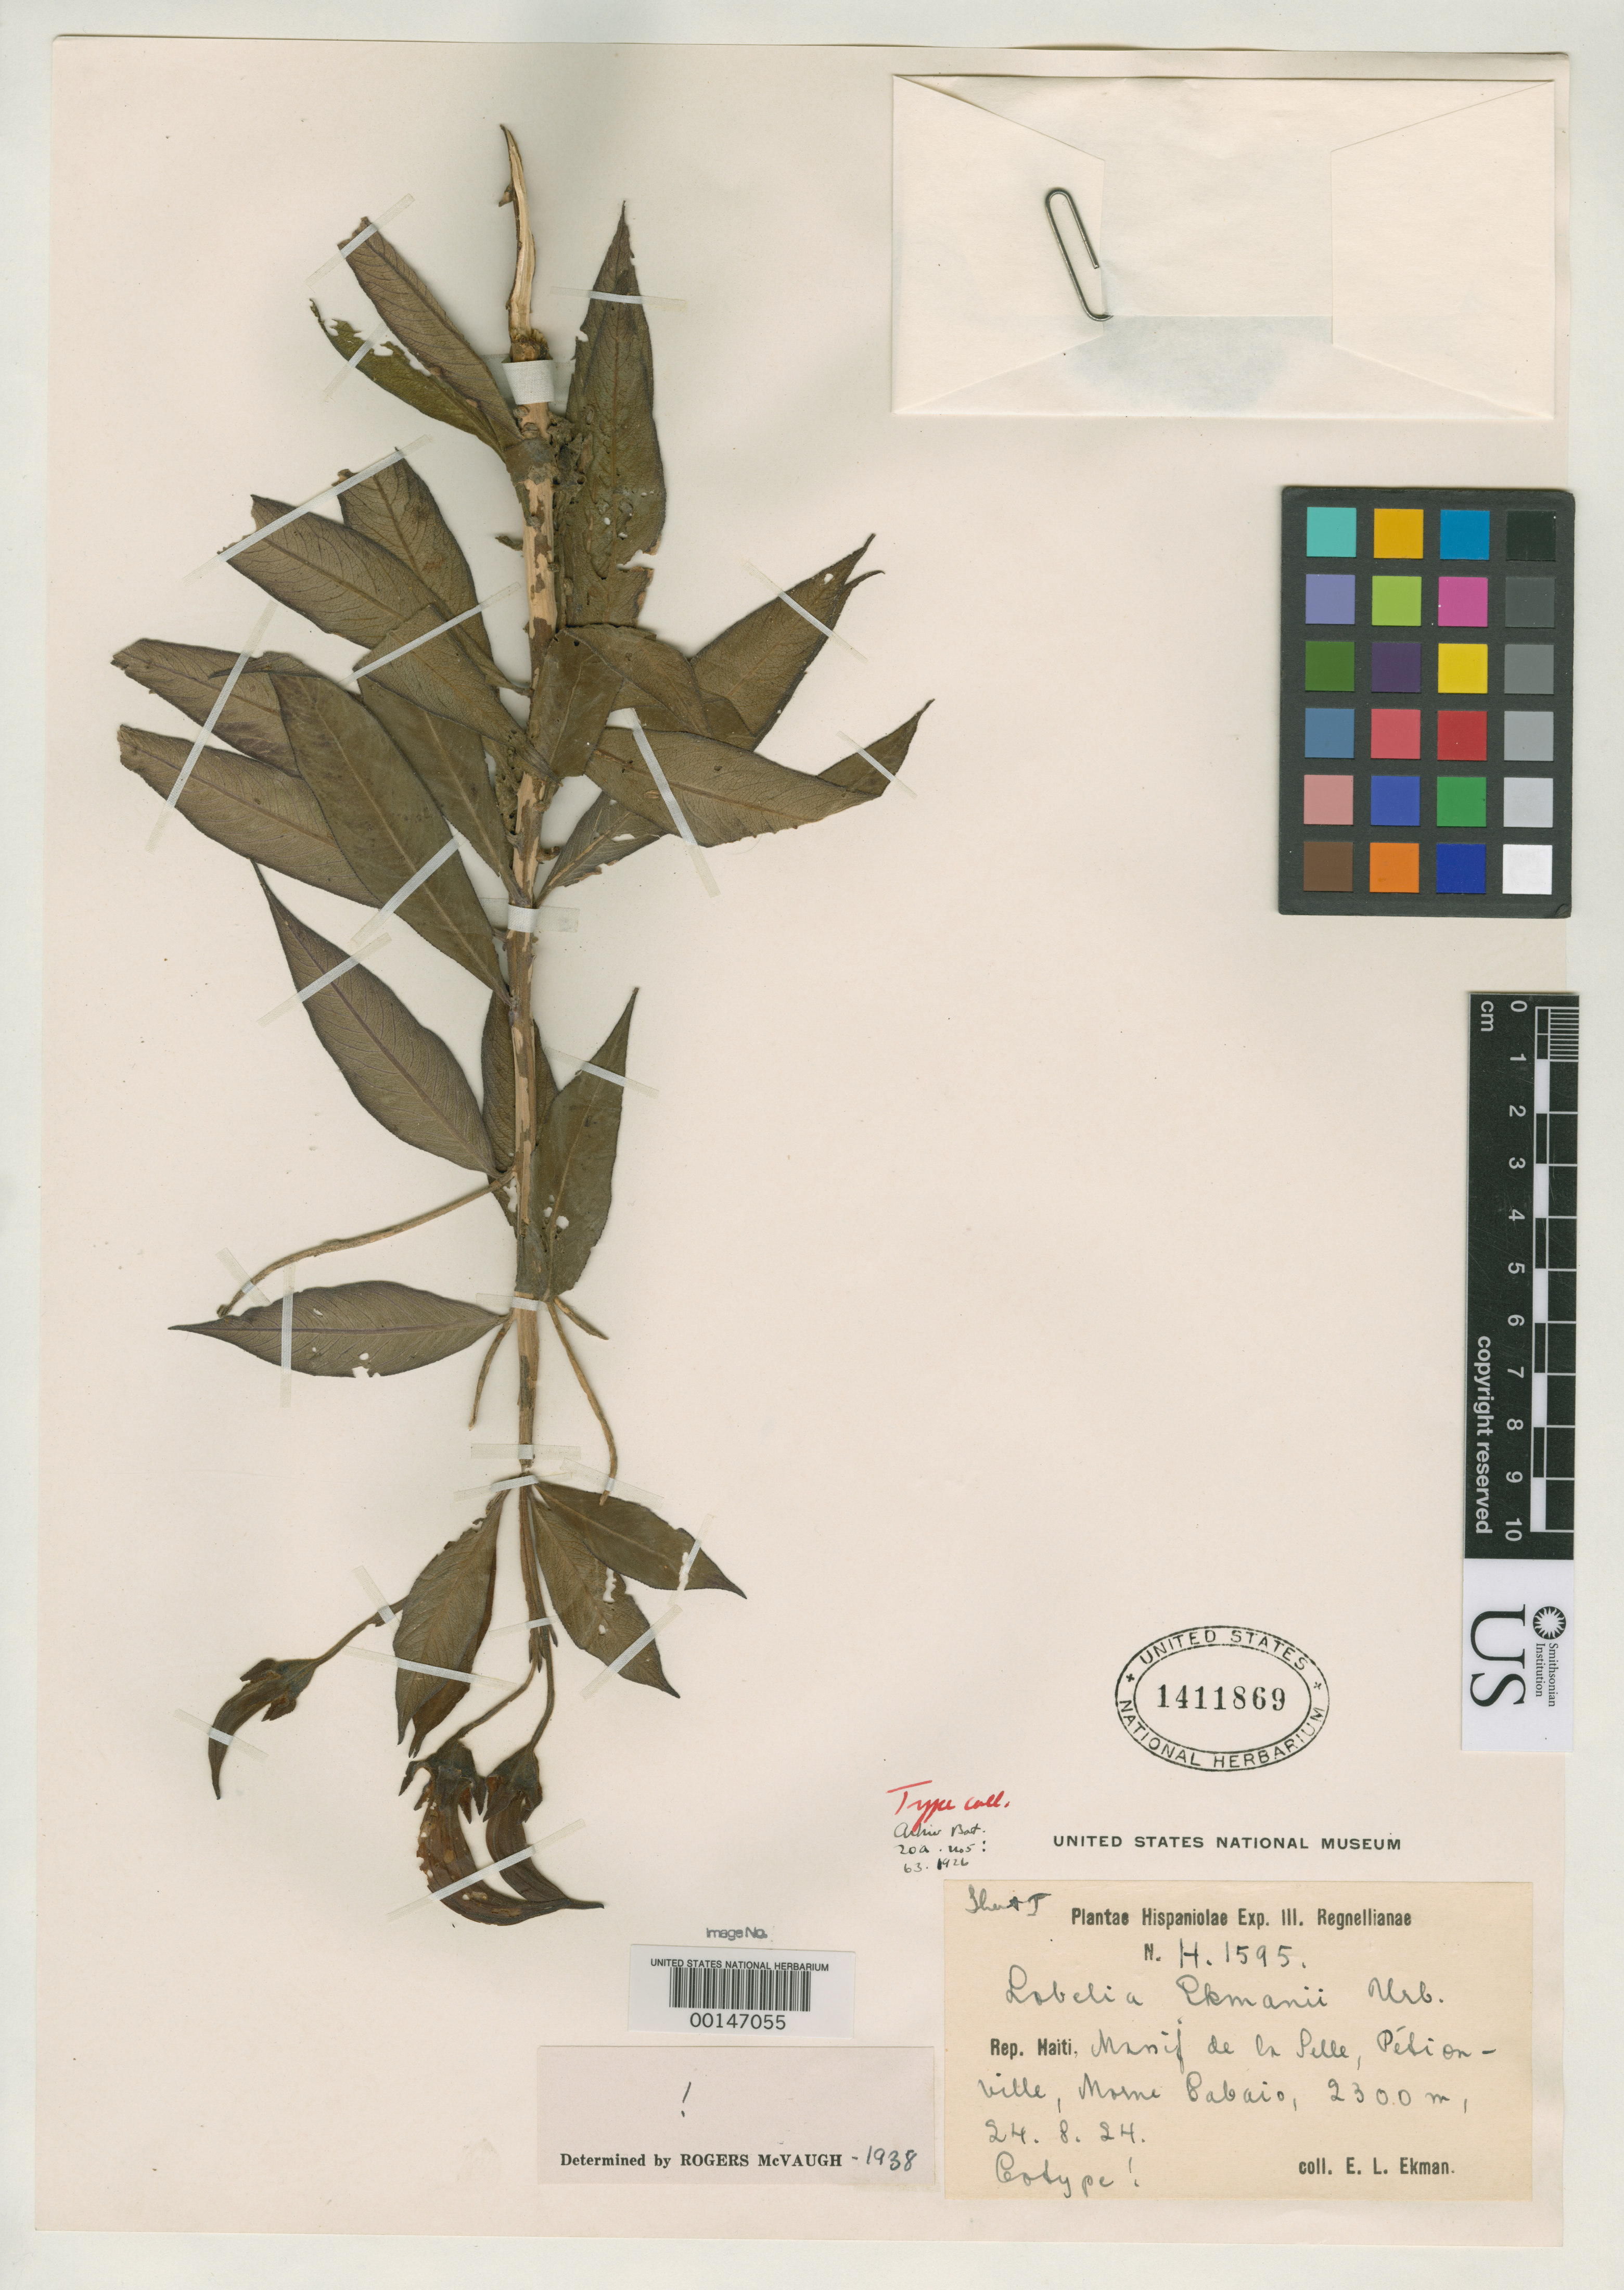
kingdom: Plantae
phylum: Tracheophyta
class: Magnoliopsida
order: Asterales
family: Campanulaceae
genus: Lobelia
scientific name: Lobelia ekmanii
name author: Urb.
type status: Isotype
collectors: E. L. Ekman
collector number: H 1595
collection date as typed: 24 Aug 1924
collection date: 1924-08-24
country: Haiti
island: Hispaniola Island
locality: Massif de La Selle, Morne Cabaio.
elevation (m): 2200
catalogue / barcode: US 1411869